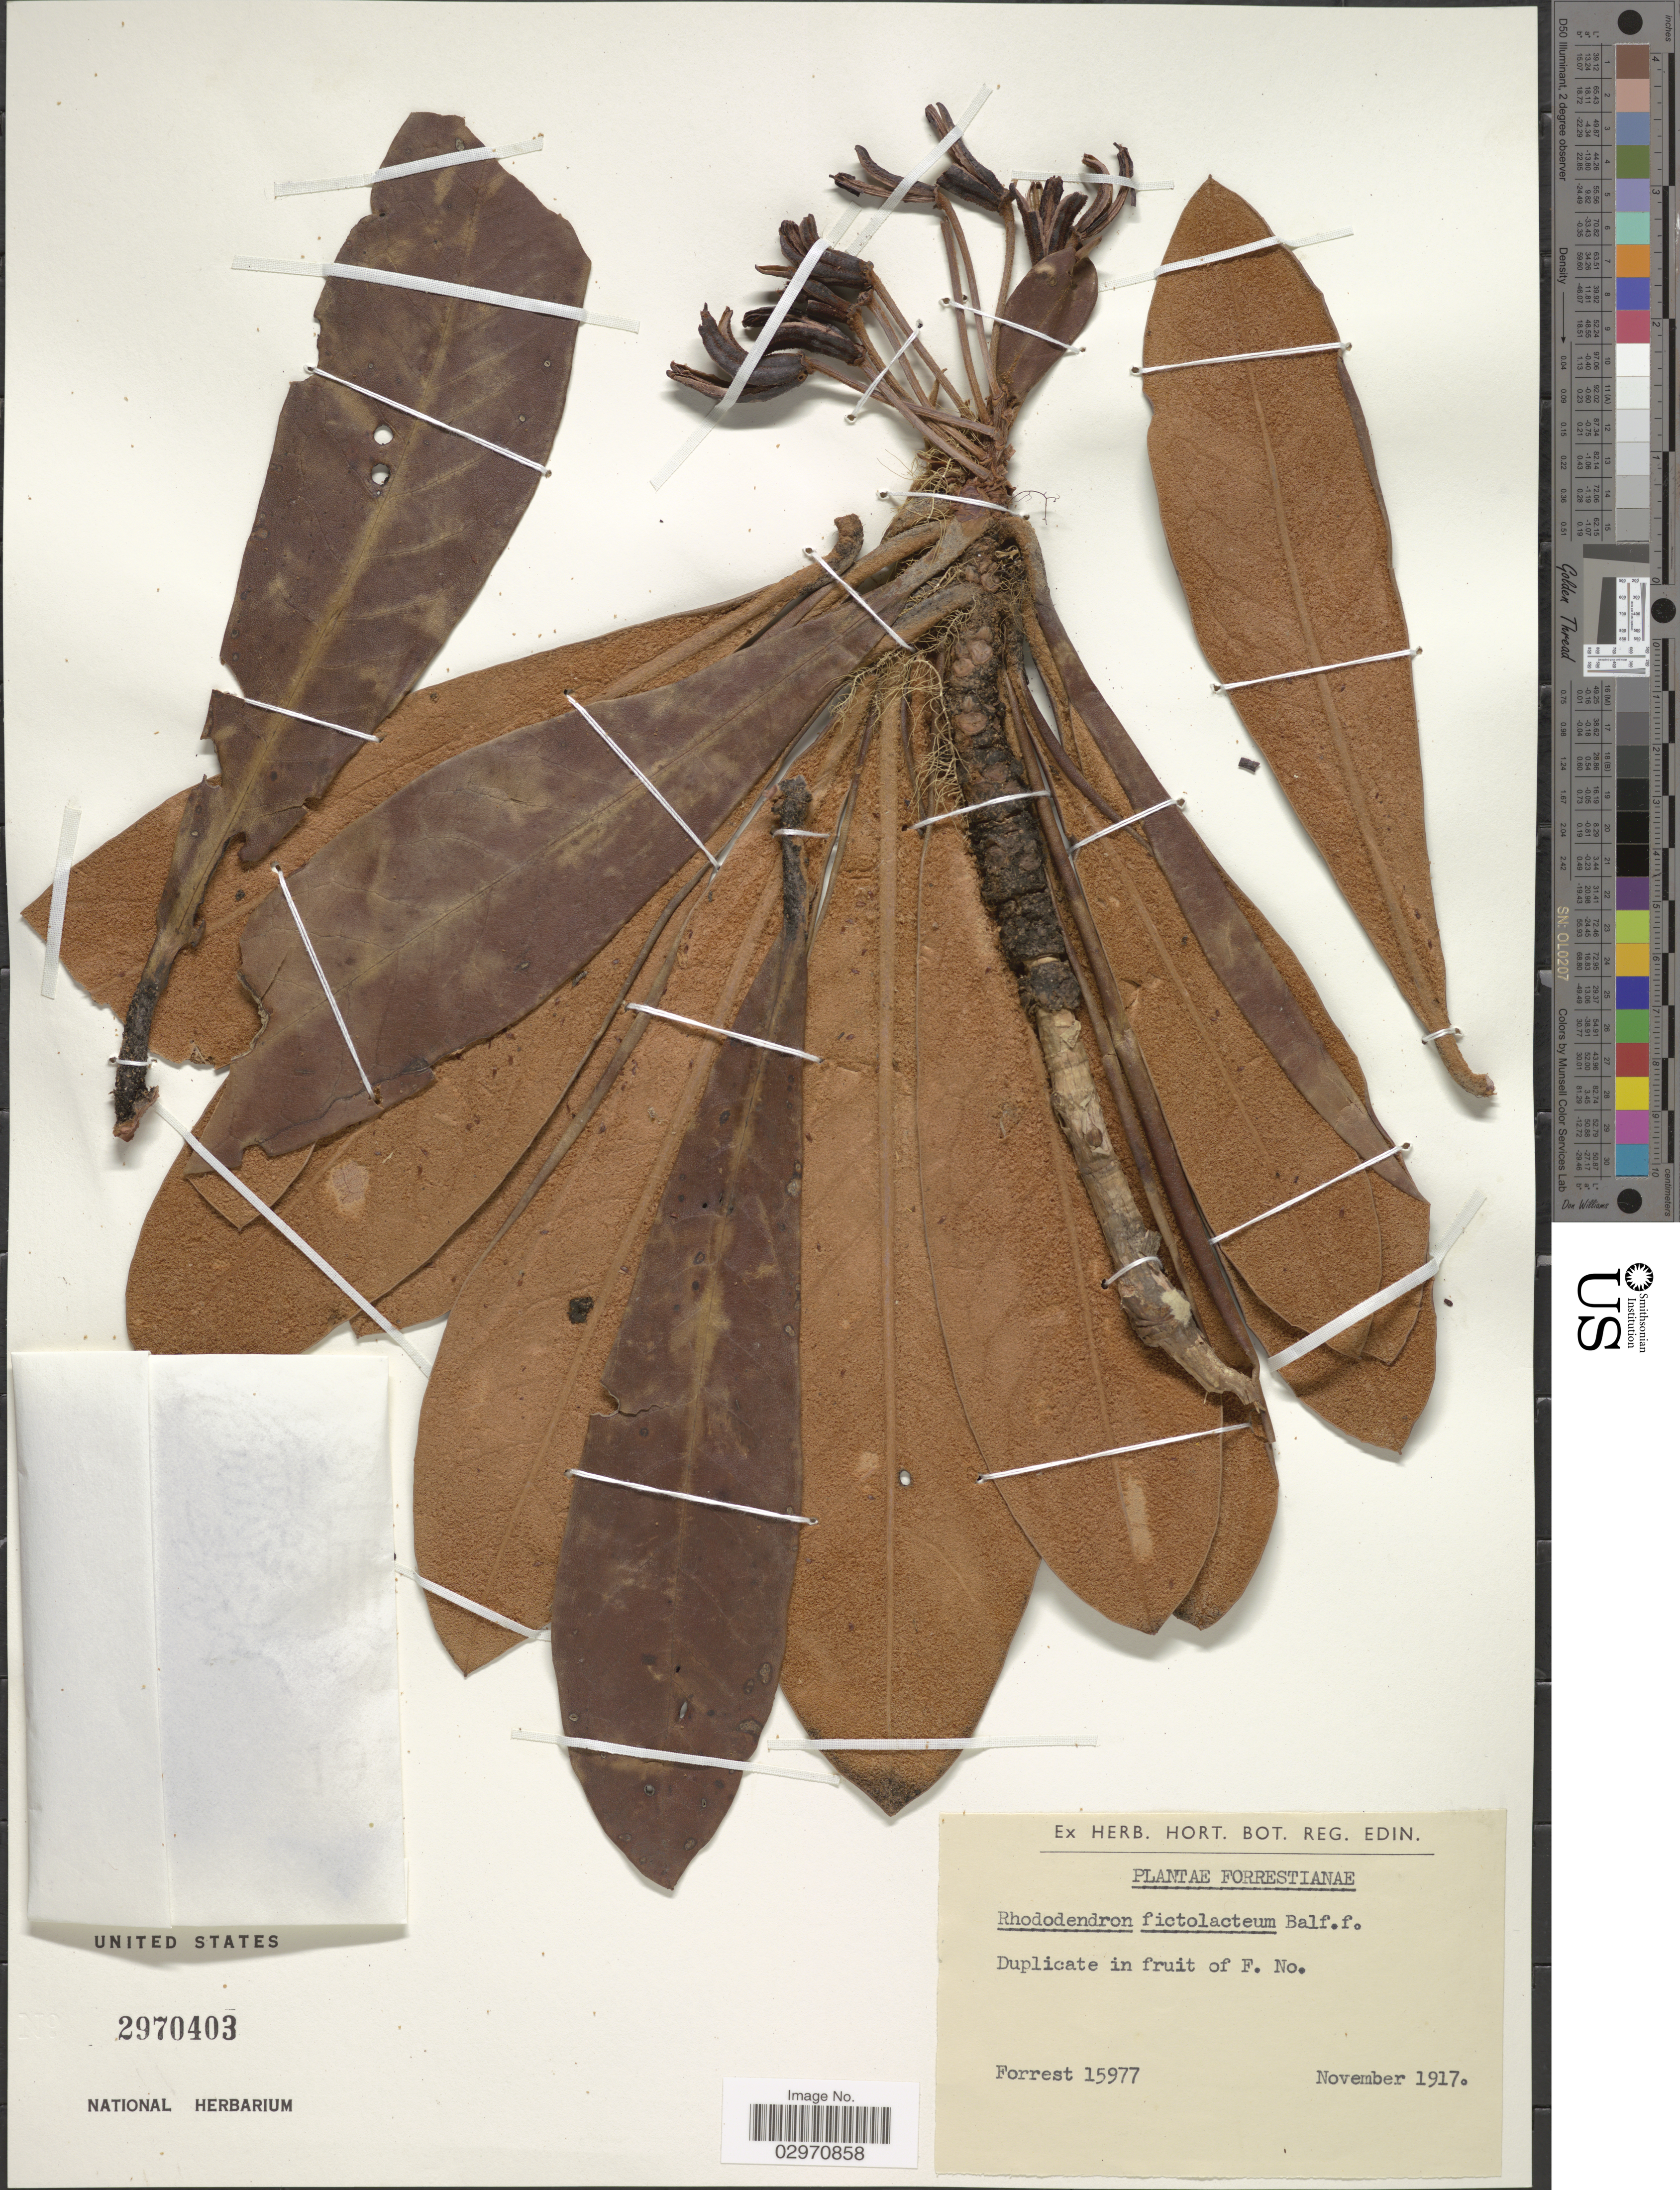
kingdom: Plantae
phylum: Tracheophyta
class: Magnoliopsida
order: Ericales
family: Ericaceae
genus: Rhododendron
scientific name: Rhododendron fictolacteum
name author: Balf. f.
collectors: -. Forrest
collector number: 15977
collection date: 1917-11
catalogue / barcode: US 2970403